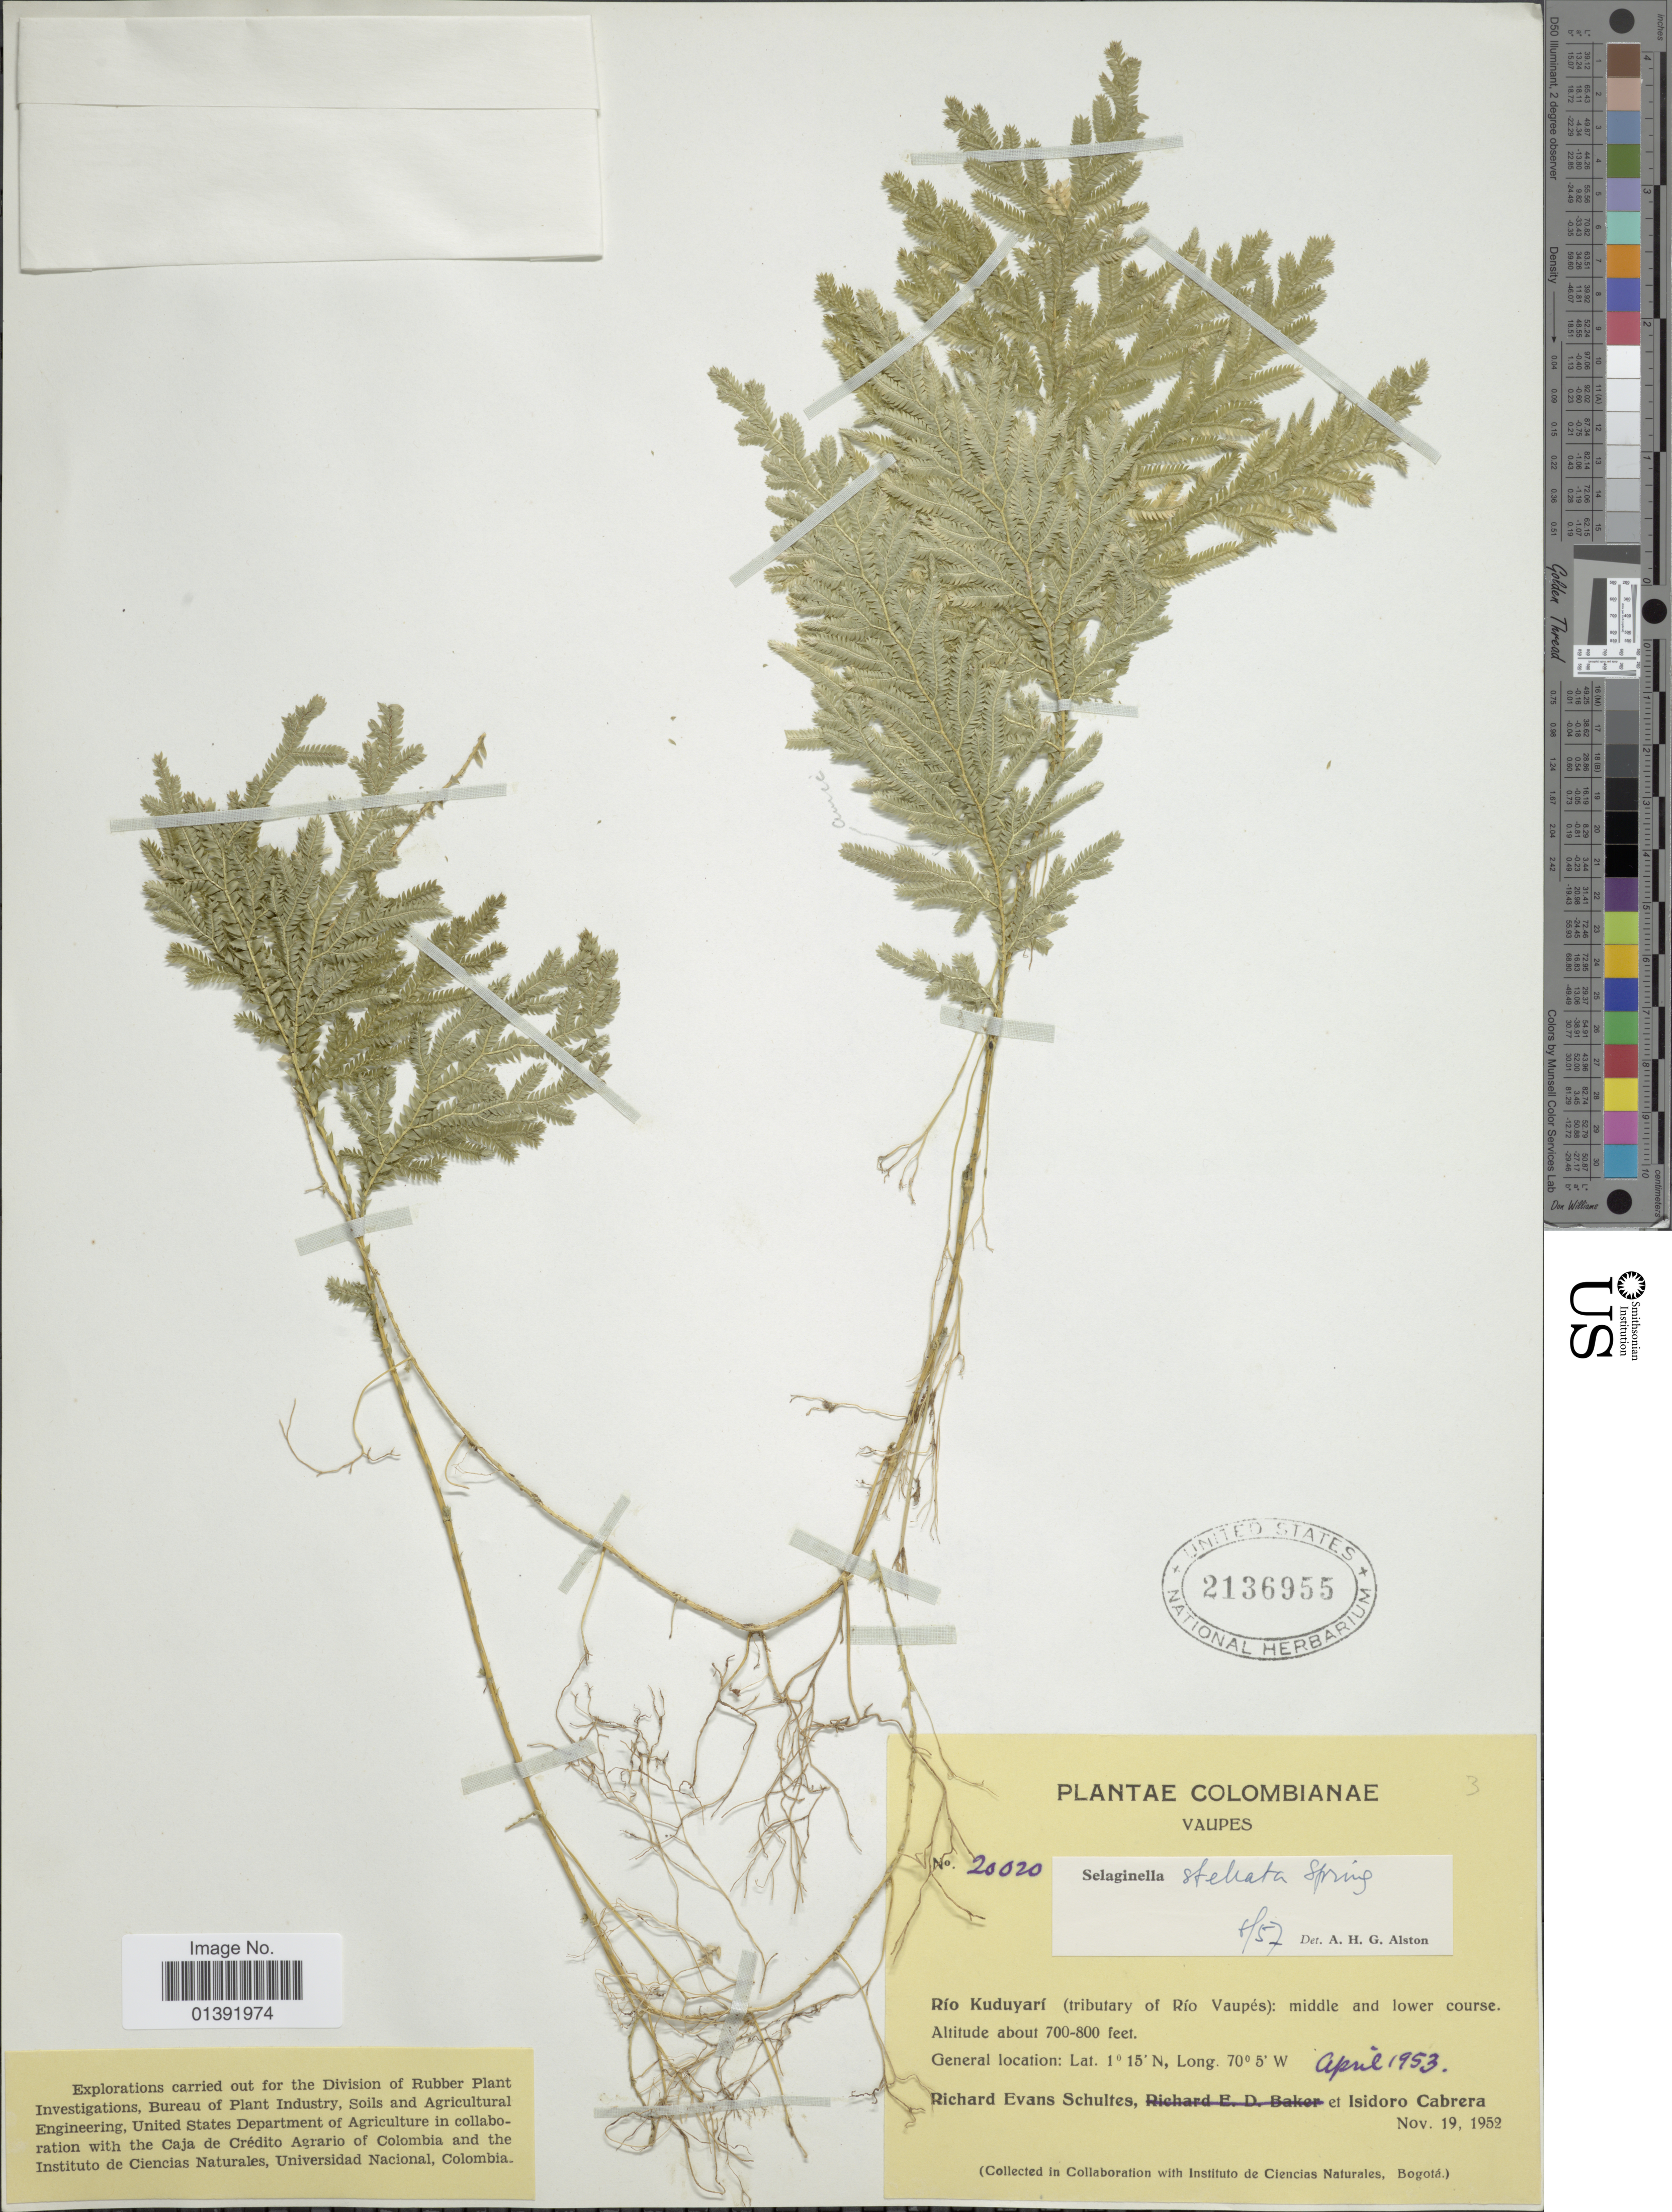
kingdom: Plantae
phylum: Tracheophyta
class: Lycopodiopsida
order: Selaginellales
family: Selaginellaceae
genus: Selaginella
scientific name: Selaginella stellata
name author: Spring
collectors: R. E. Schultes & I. Cabrera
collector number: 20020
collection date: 1952-11-19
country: Colombia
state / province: Vaupés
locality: Rio Kuduyari (tributary of Rio Vaupés): middle and lower course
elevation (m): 213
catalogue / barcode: US 2136955